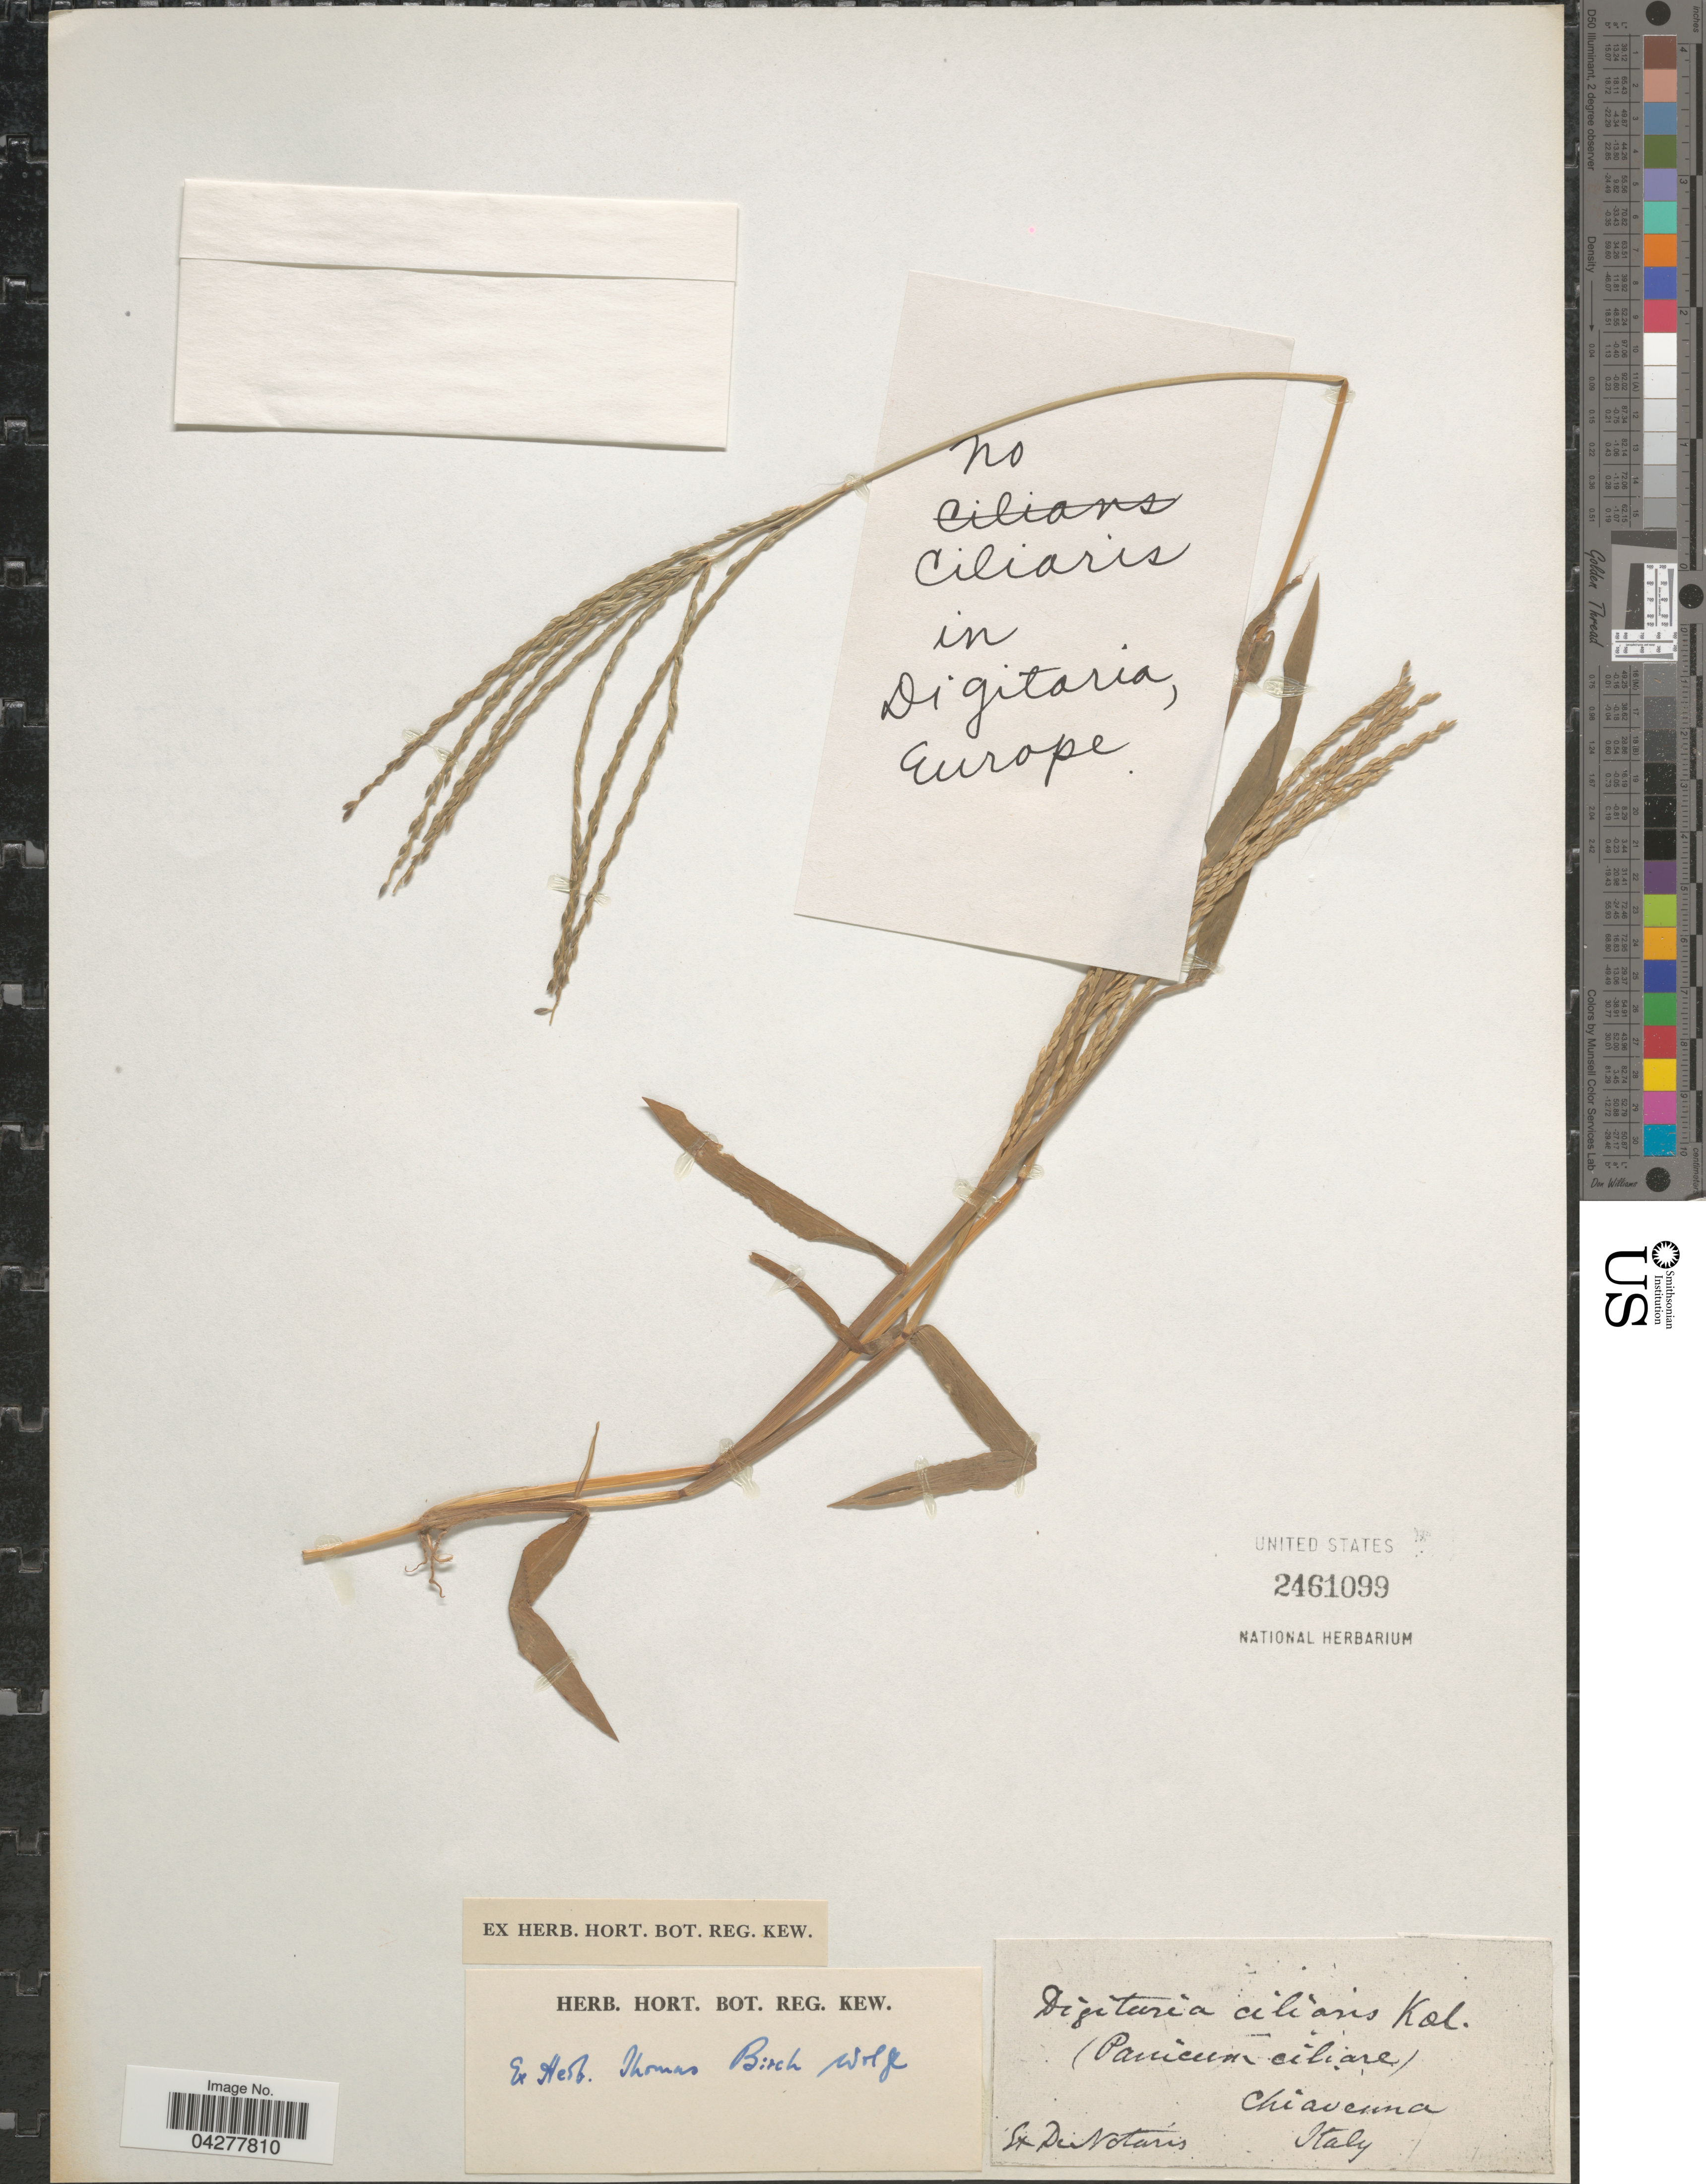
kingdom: Plantae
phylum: Tracheophyta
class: Liliopsida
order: Poales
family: Poaceae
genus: Digitaria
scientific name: Digitaria ciliaris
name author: (Retz.) Koeler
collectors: ex herb. Hort. Reg. Kew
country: Italy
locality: Chiaverma.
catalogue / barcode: US 2461099